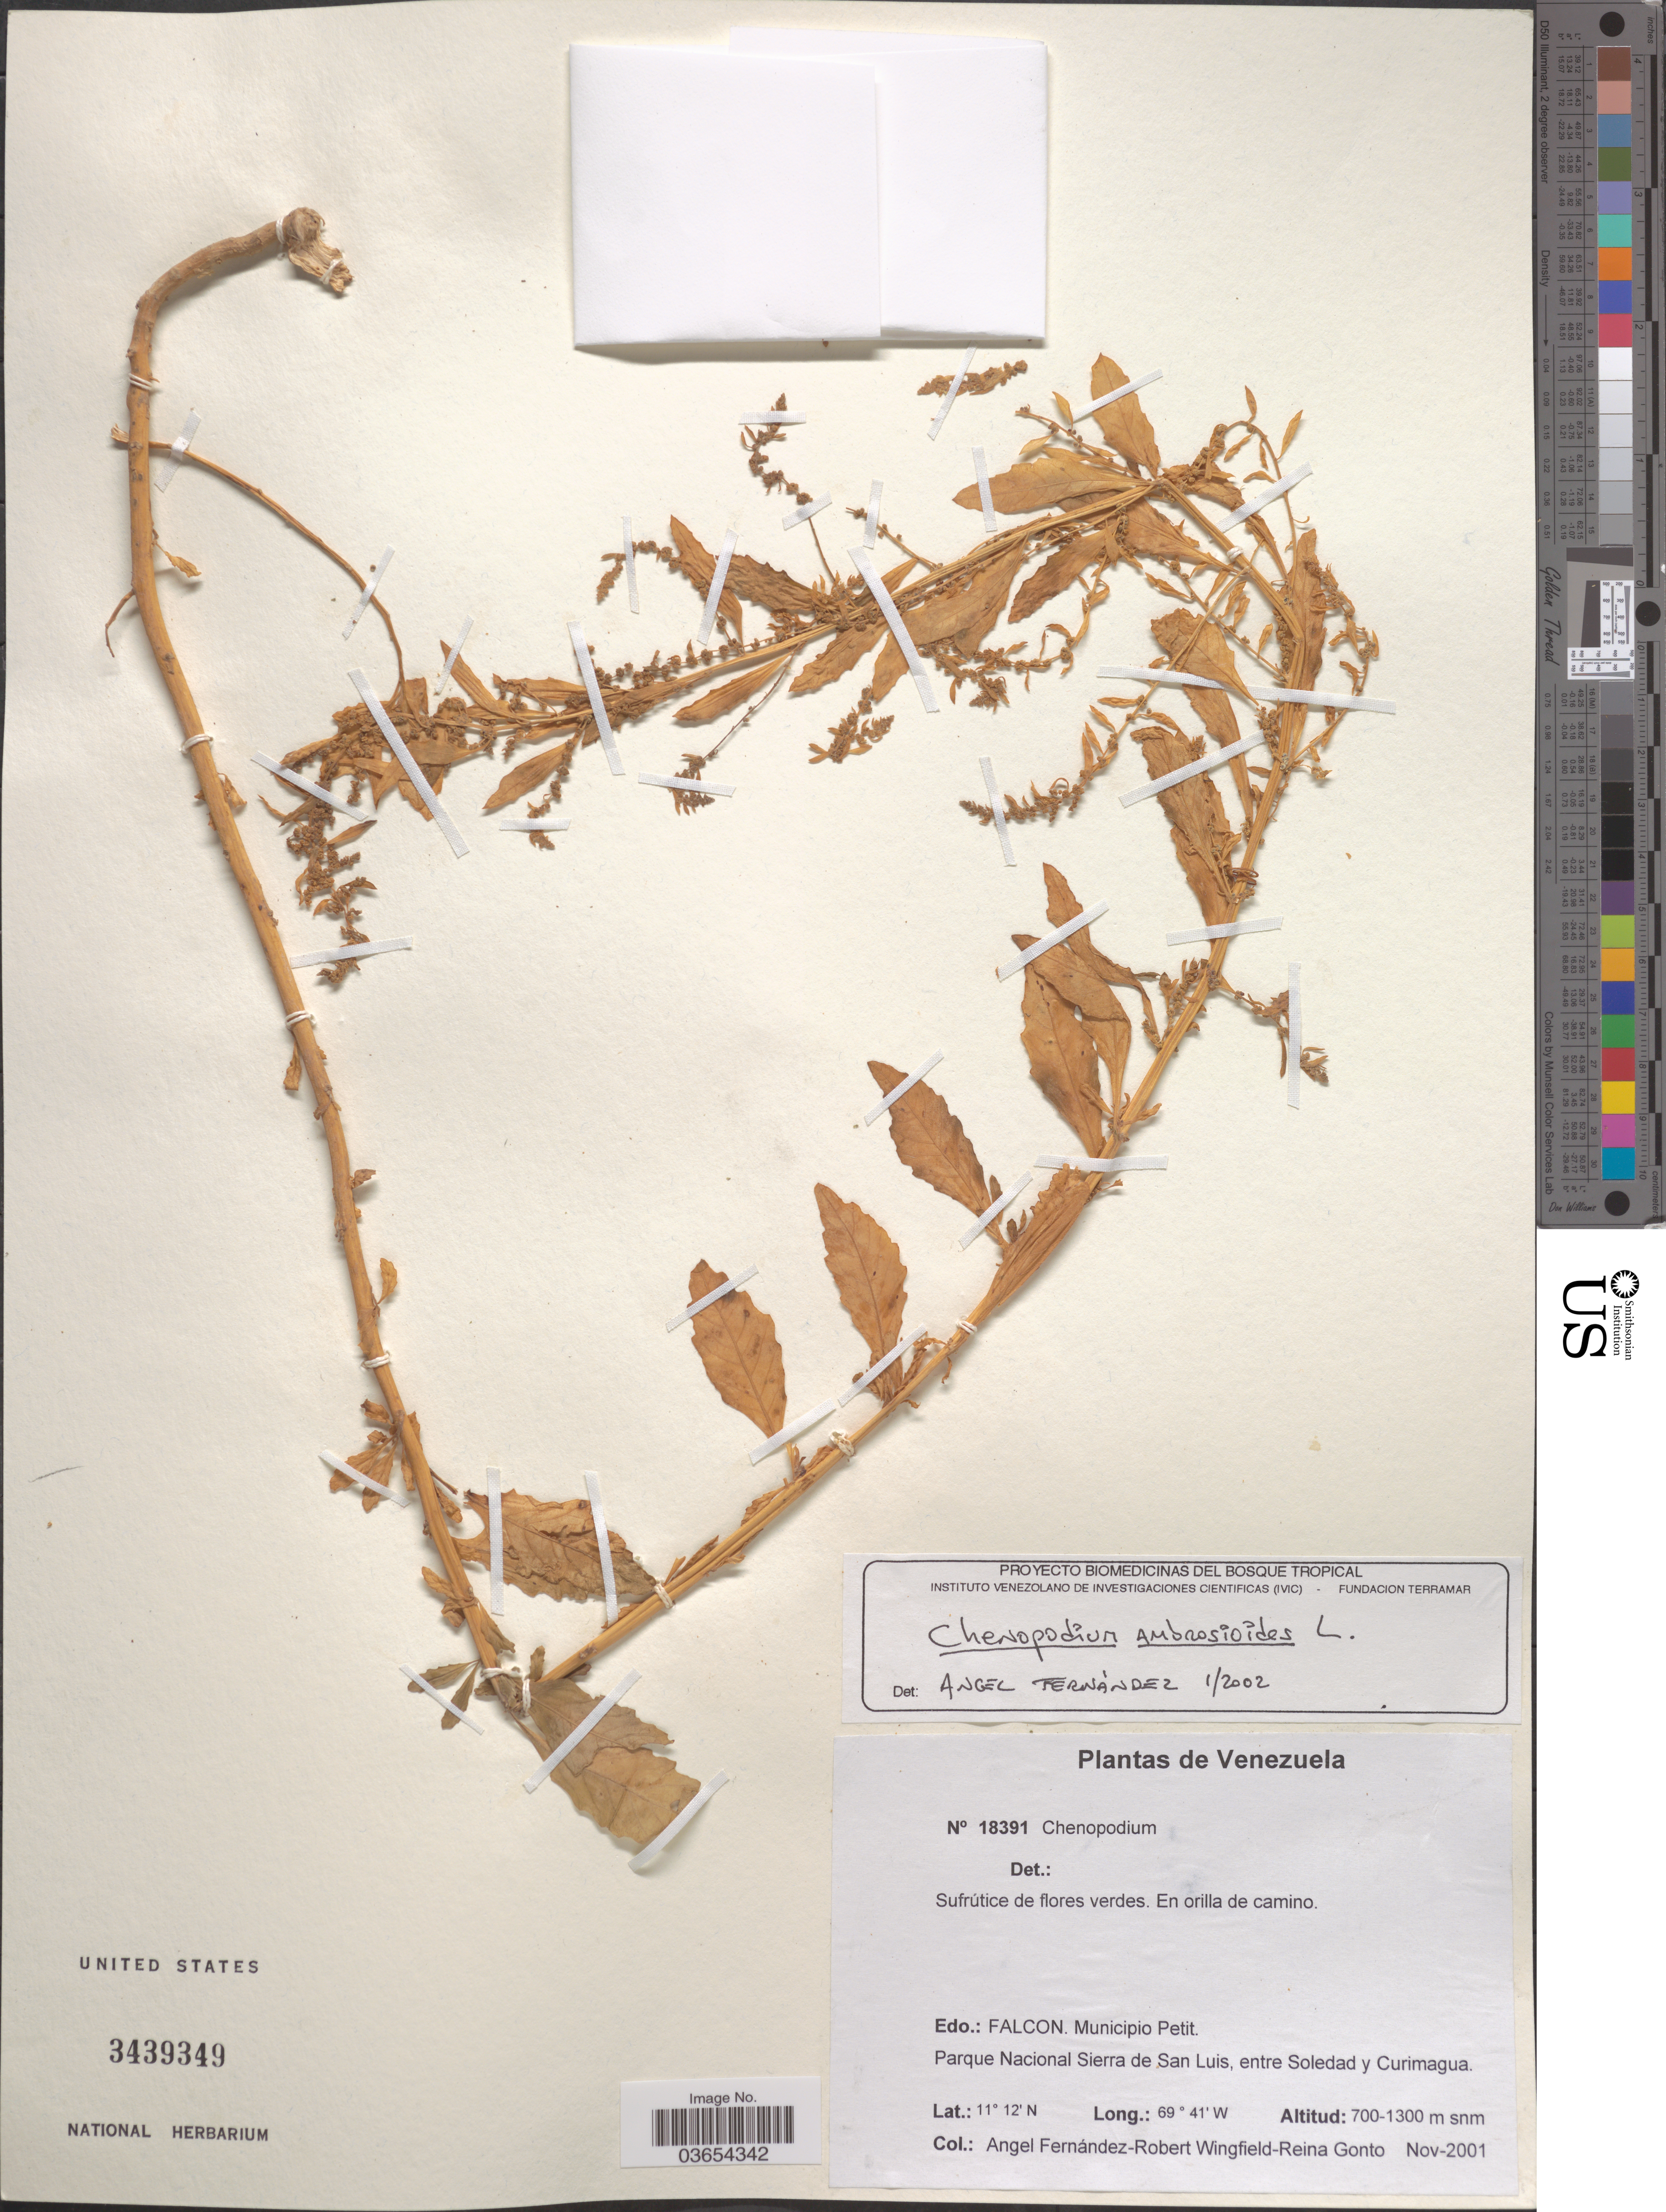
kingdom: Plantae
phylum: Tracheophyta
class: Magnoliopsida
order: Caryophyllales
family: Amaranthaceae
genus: Chenopodium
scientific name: Chenopodium ambrosioides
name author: L.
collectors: Á. Fernández, R. C. Wingfield & R. Gonto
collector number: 18391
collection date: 2001-11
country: Venezuela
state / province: Falcón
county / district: Petit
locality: Municipio Petit. Parque Nacional Sierra de San Luis, entre Soledad y Curimagua.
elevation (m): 700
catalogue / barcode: US 3439349